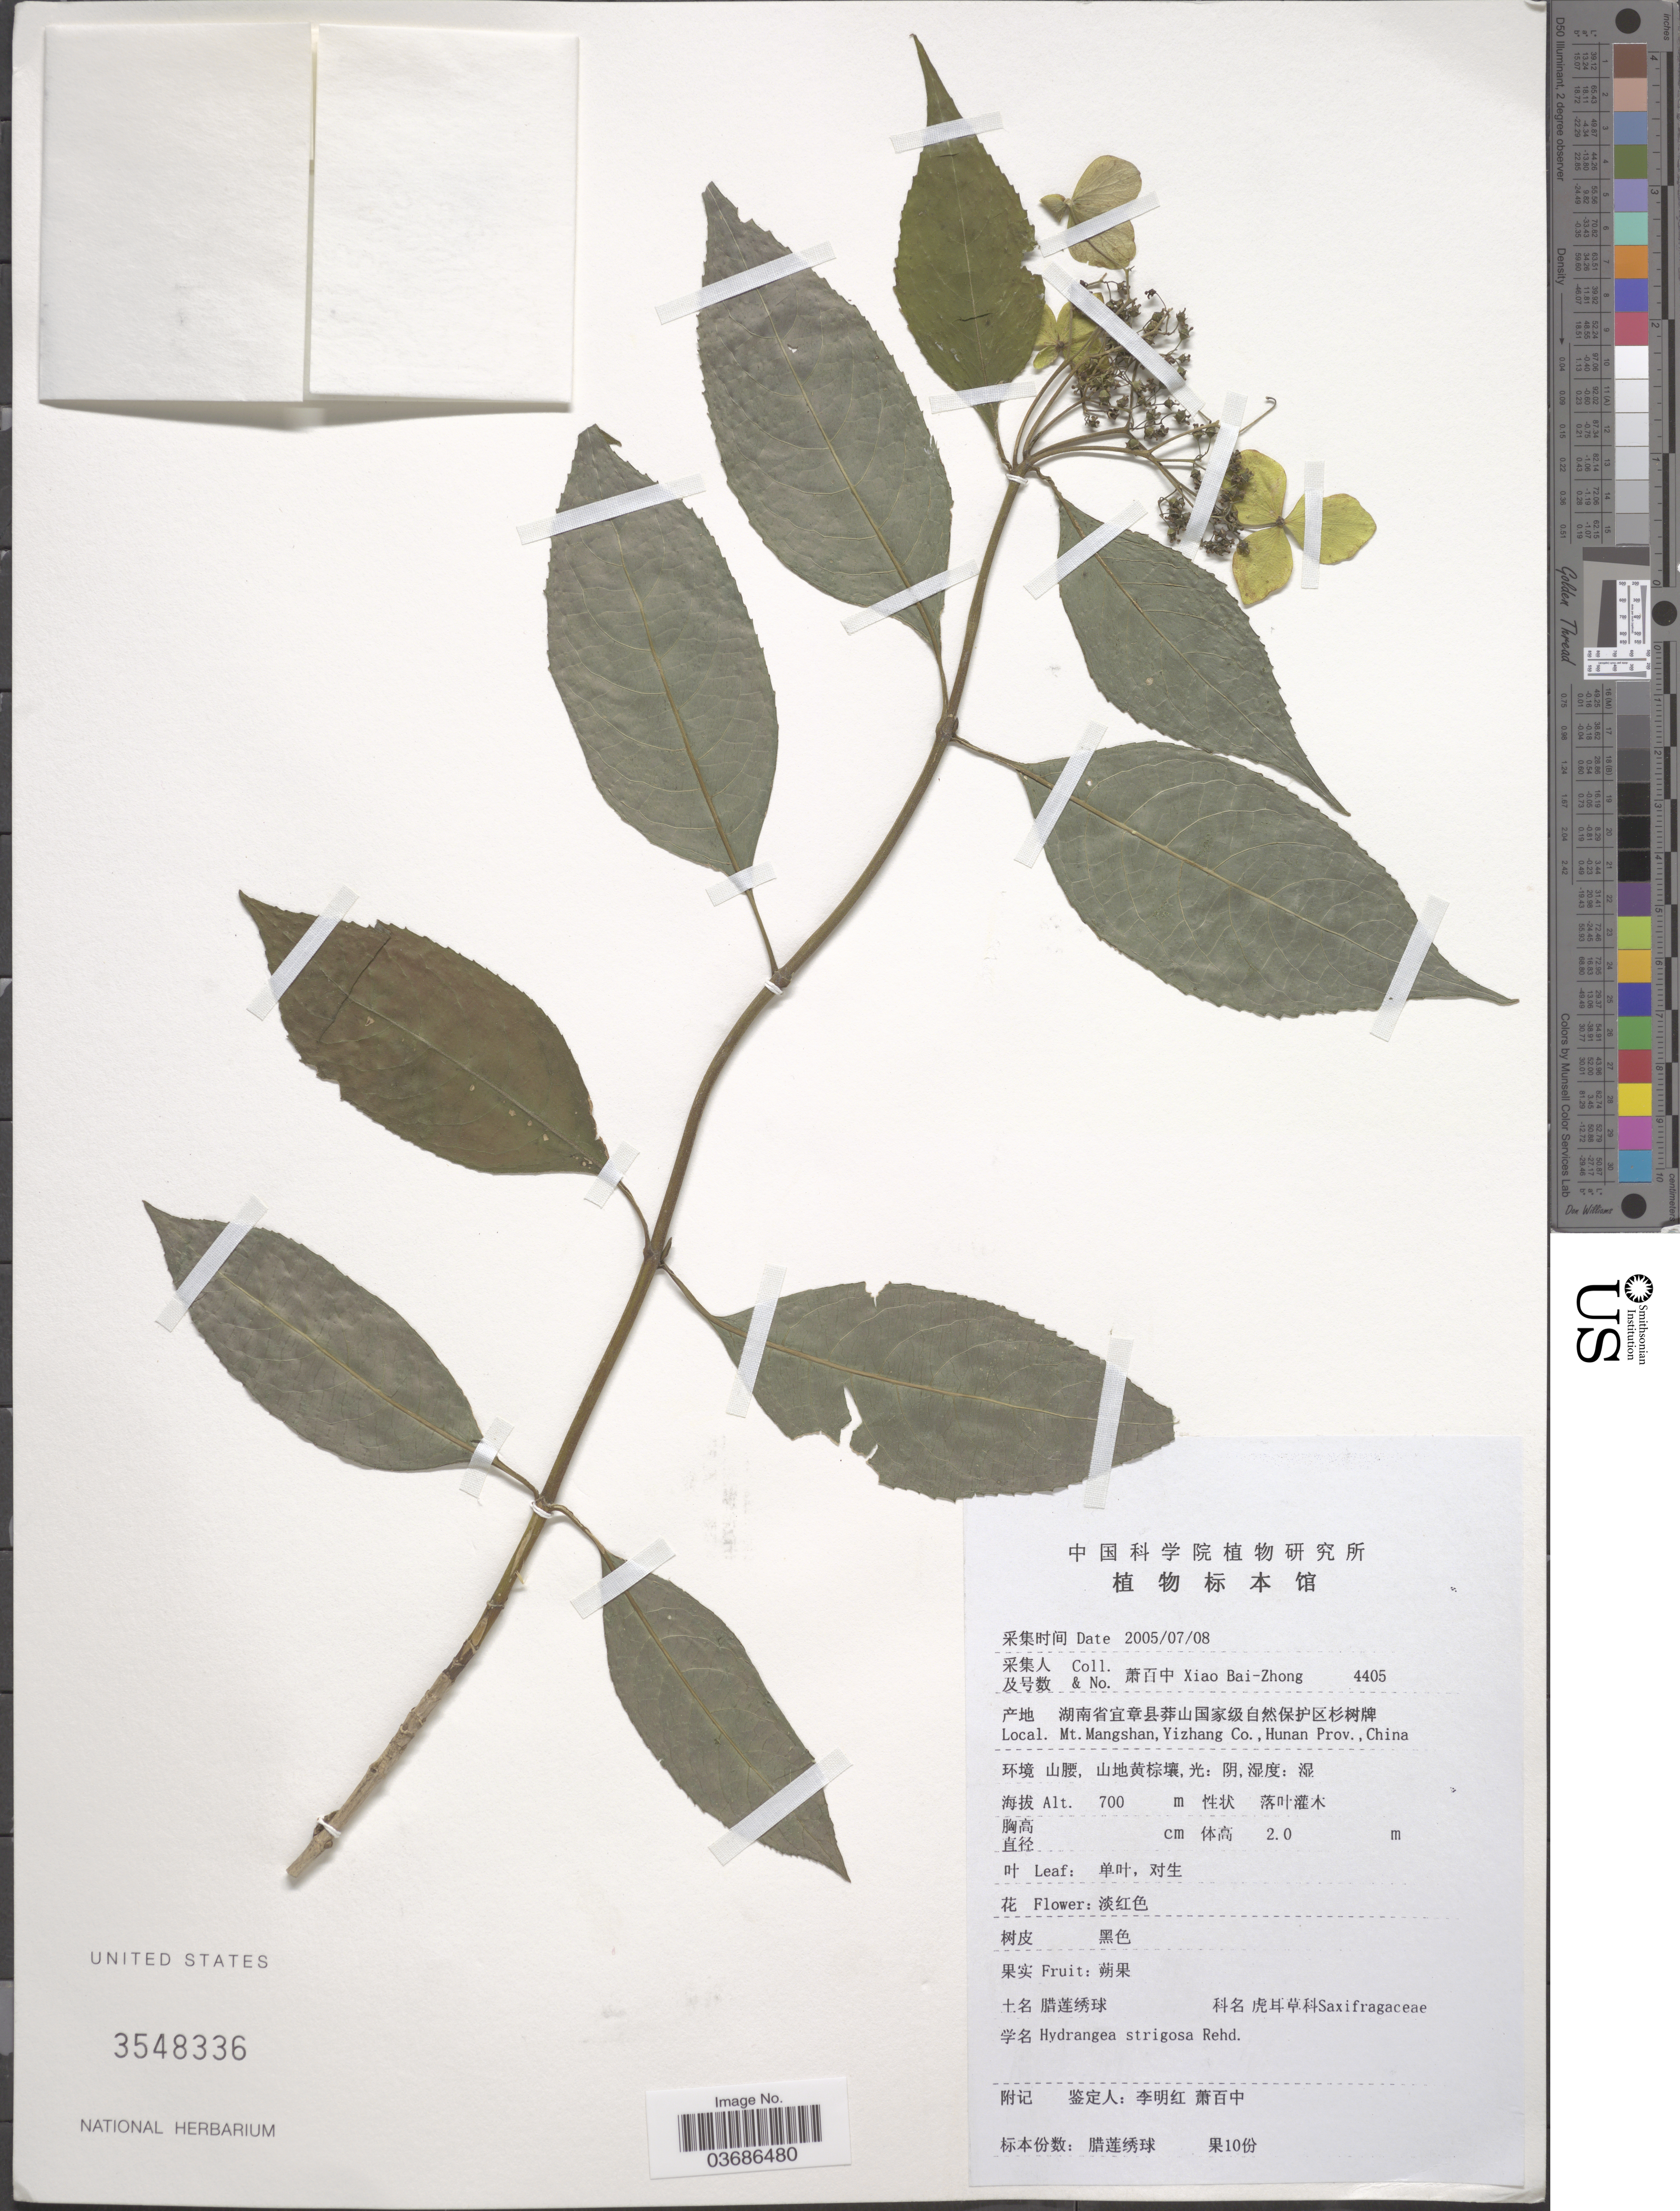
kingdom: Plantae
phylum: Tracheophyta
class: Magnoliopsida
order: Cornales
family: Hydrangeaceae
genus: Hydrangea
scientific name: Hydrangea strigosa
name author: Rehder in Sarg.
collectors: B. Z. Xiao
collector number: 4405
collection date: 2005-07-08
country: China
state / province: Hunan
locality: X. Mt. Mangshan, Yizhang Co.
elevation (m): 700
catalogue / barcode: US 3548336